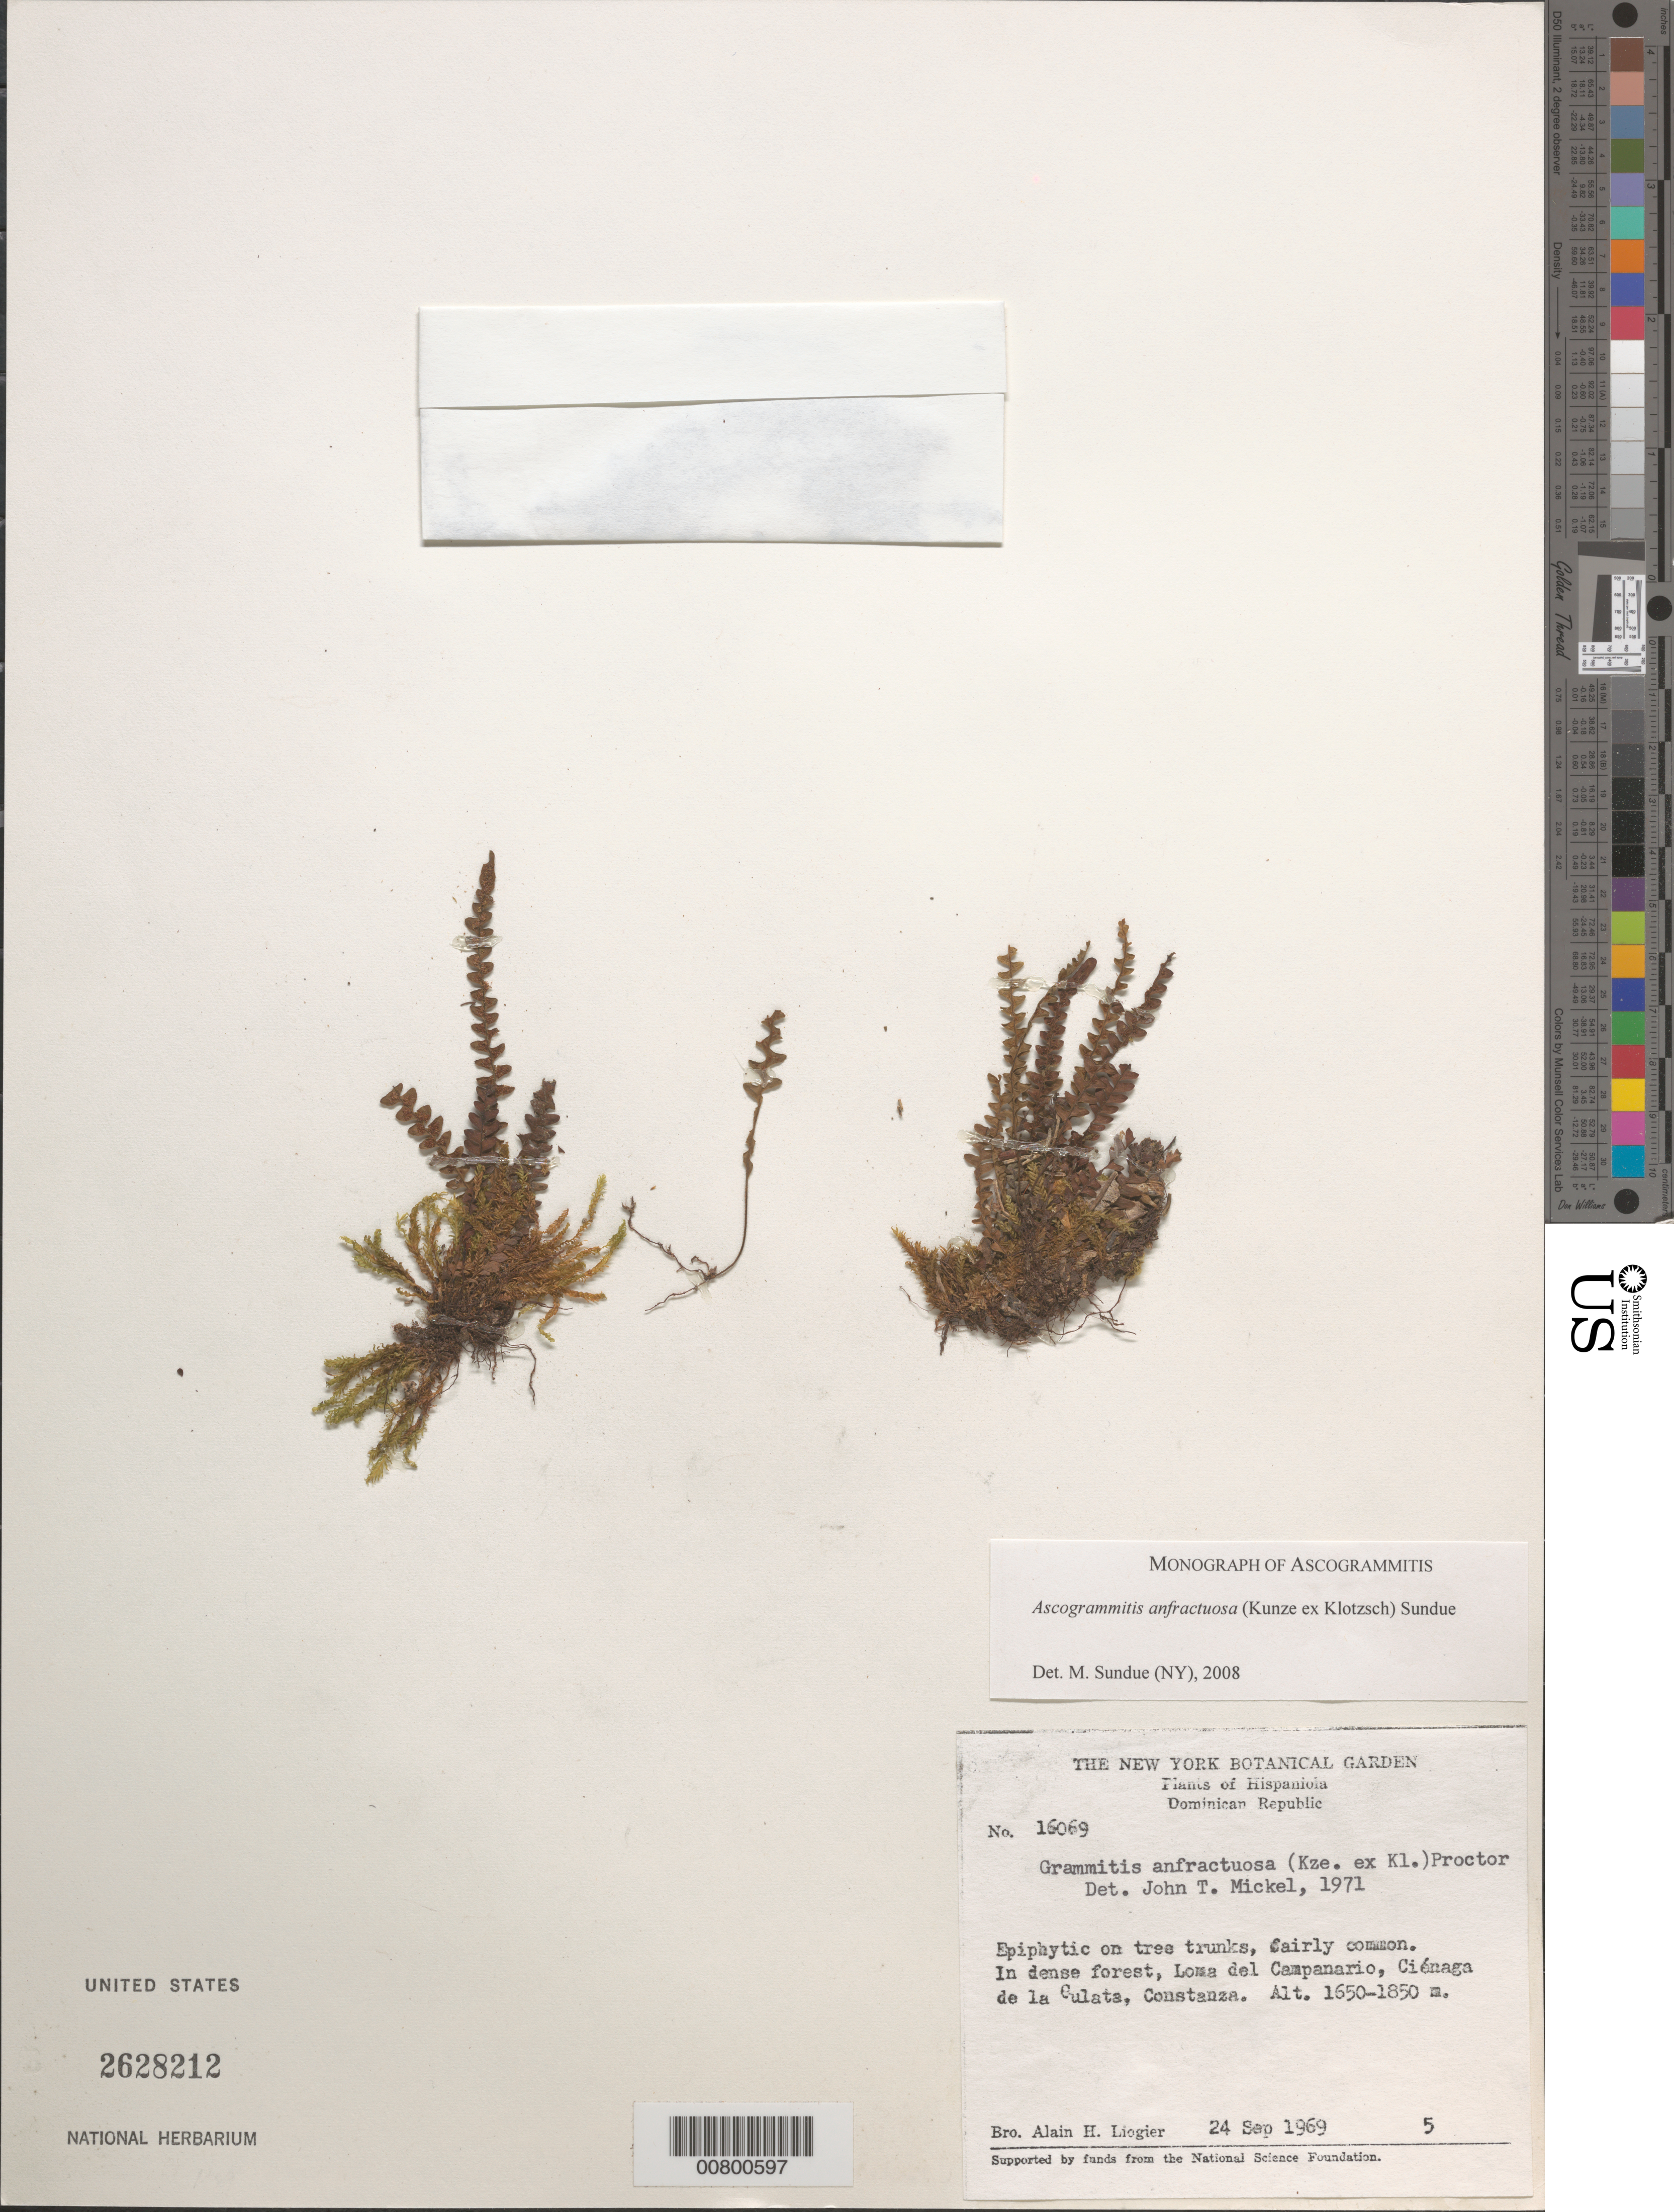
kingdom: Plantae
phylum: Tracheophyta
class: Polypodiopsida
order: Polypodiales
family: Polypodiaceae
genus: Grammitis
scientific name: Grammitis anfractuosa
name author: (Kunze ex Klotzsch) Proctor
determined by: Mickel, J. T., (NY), New York Botanical Garden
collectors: A. H. Liogier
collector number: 16069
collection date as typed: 24 Sep 1969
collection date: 1969-09-24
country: Dominican Republic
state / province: La Vega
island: Hispaniola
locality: Loma del Campanario, Ciénaga de la Culata, Constanza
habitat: Dense forest, on tree trunks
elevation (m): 1650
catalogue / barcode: US 2628212